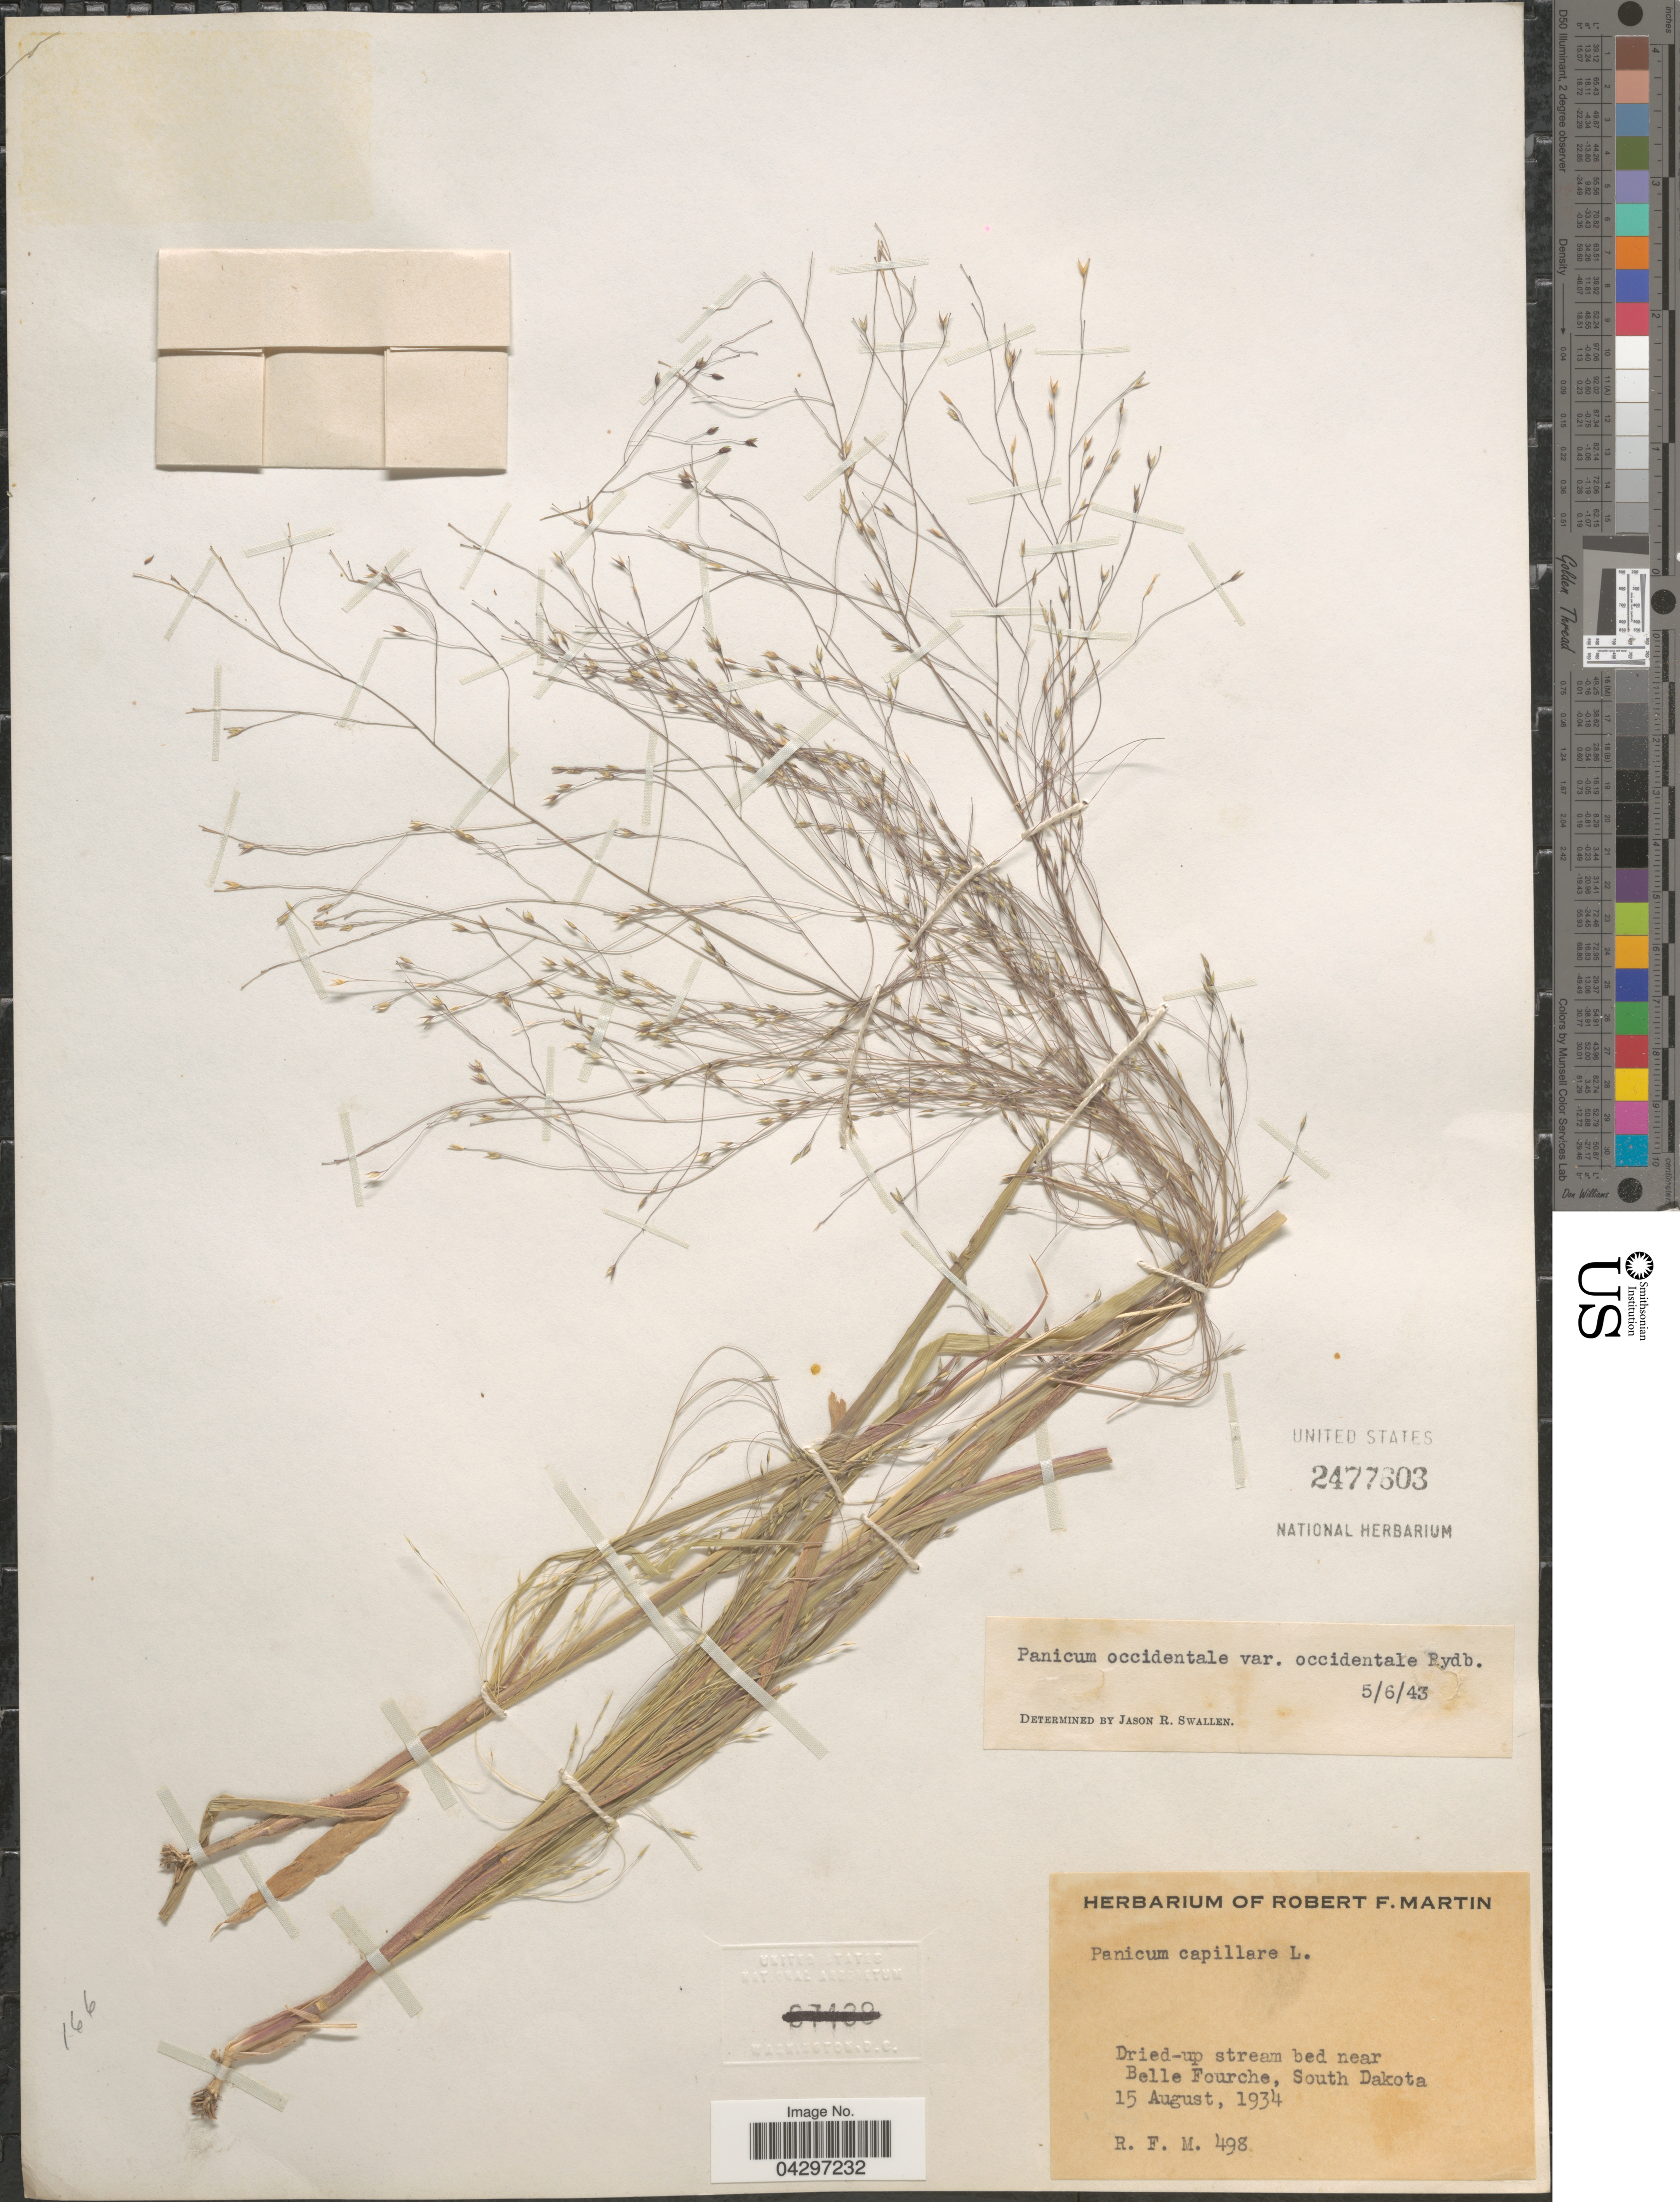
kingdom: Plantae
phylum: Tracheophyta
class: Liliopsida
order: Poales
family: Poaceae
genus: Panicum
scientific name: Panicum capillare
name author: L.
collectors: R. F. Martin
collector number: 498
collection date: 1934-08-15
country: United States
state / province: South Dakota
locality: Dried-up stream bed near Belle Fourche.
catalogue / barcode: US 2477603